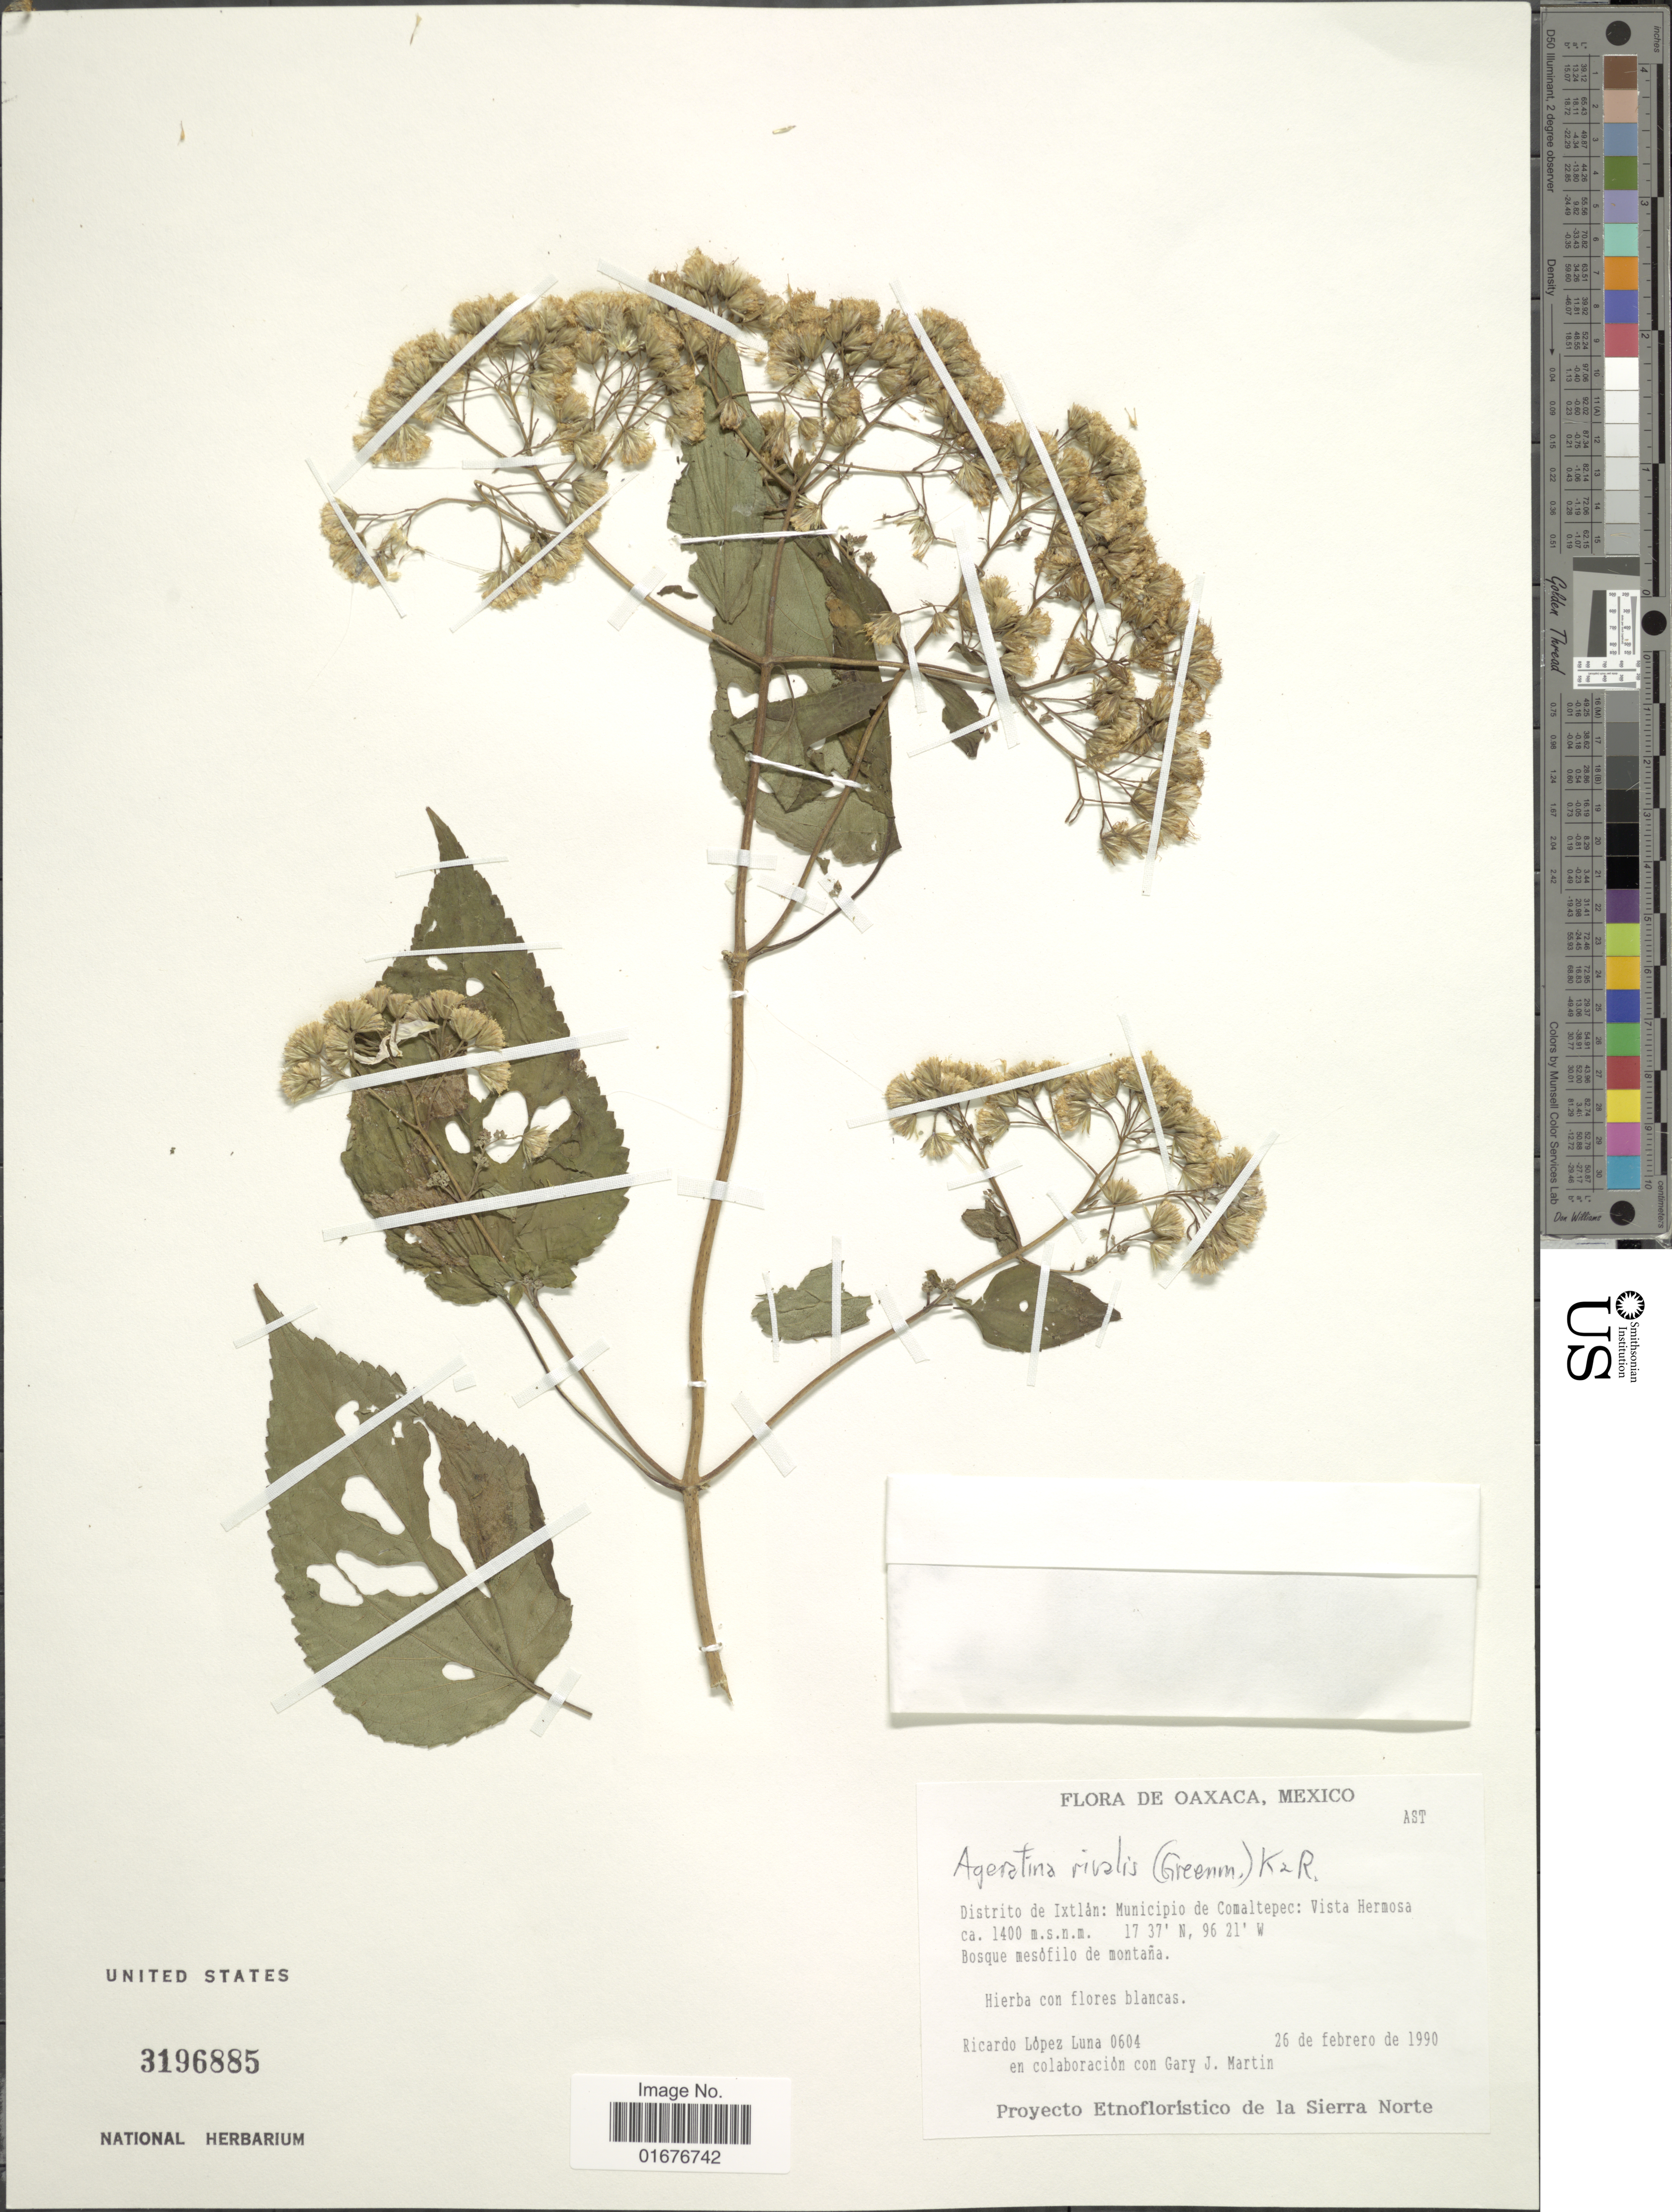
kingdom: Plantae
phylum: Tracheophyta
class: Magnoliopsida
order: Asterales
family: Asteraceae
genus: Ageratina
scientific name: Ageratina rivalis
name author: (Greenm.) R.M. King & H. Rob.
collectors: R. López Luna & G. J. Martin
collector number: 0604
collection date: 1990-02-26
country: Mexico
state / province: Oaxaca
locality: Distrito de Ixtlán: Municipio Comaltepec: Vista Hermosa, Bosque mesófilo de montaña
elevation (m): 1400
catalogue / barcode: US 3196885